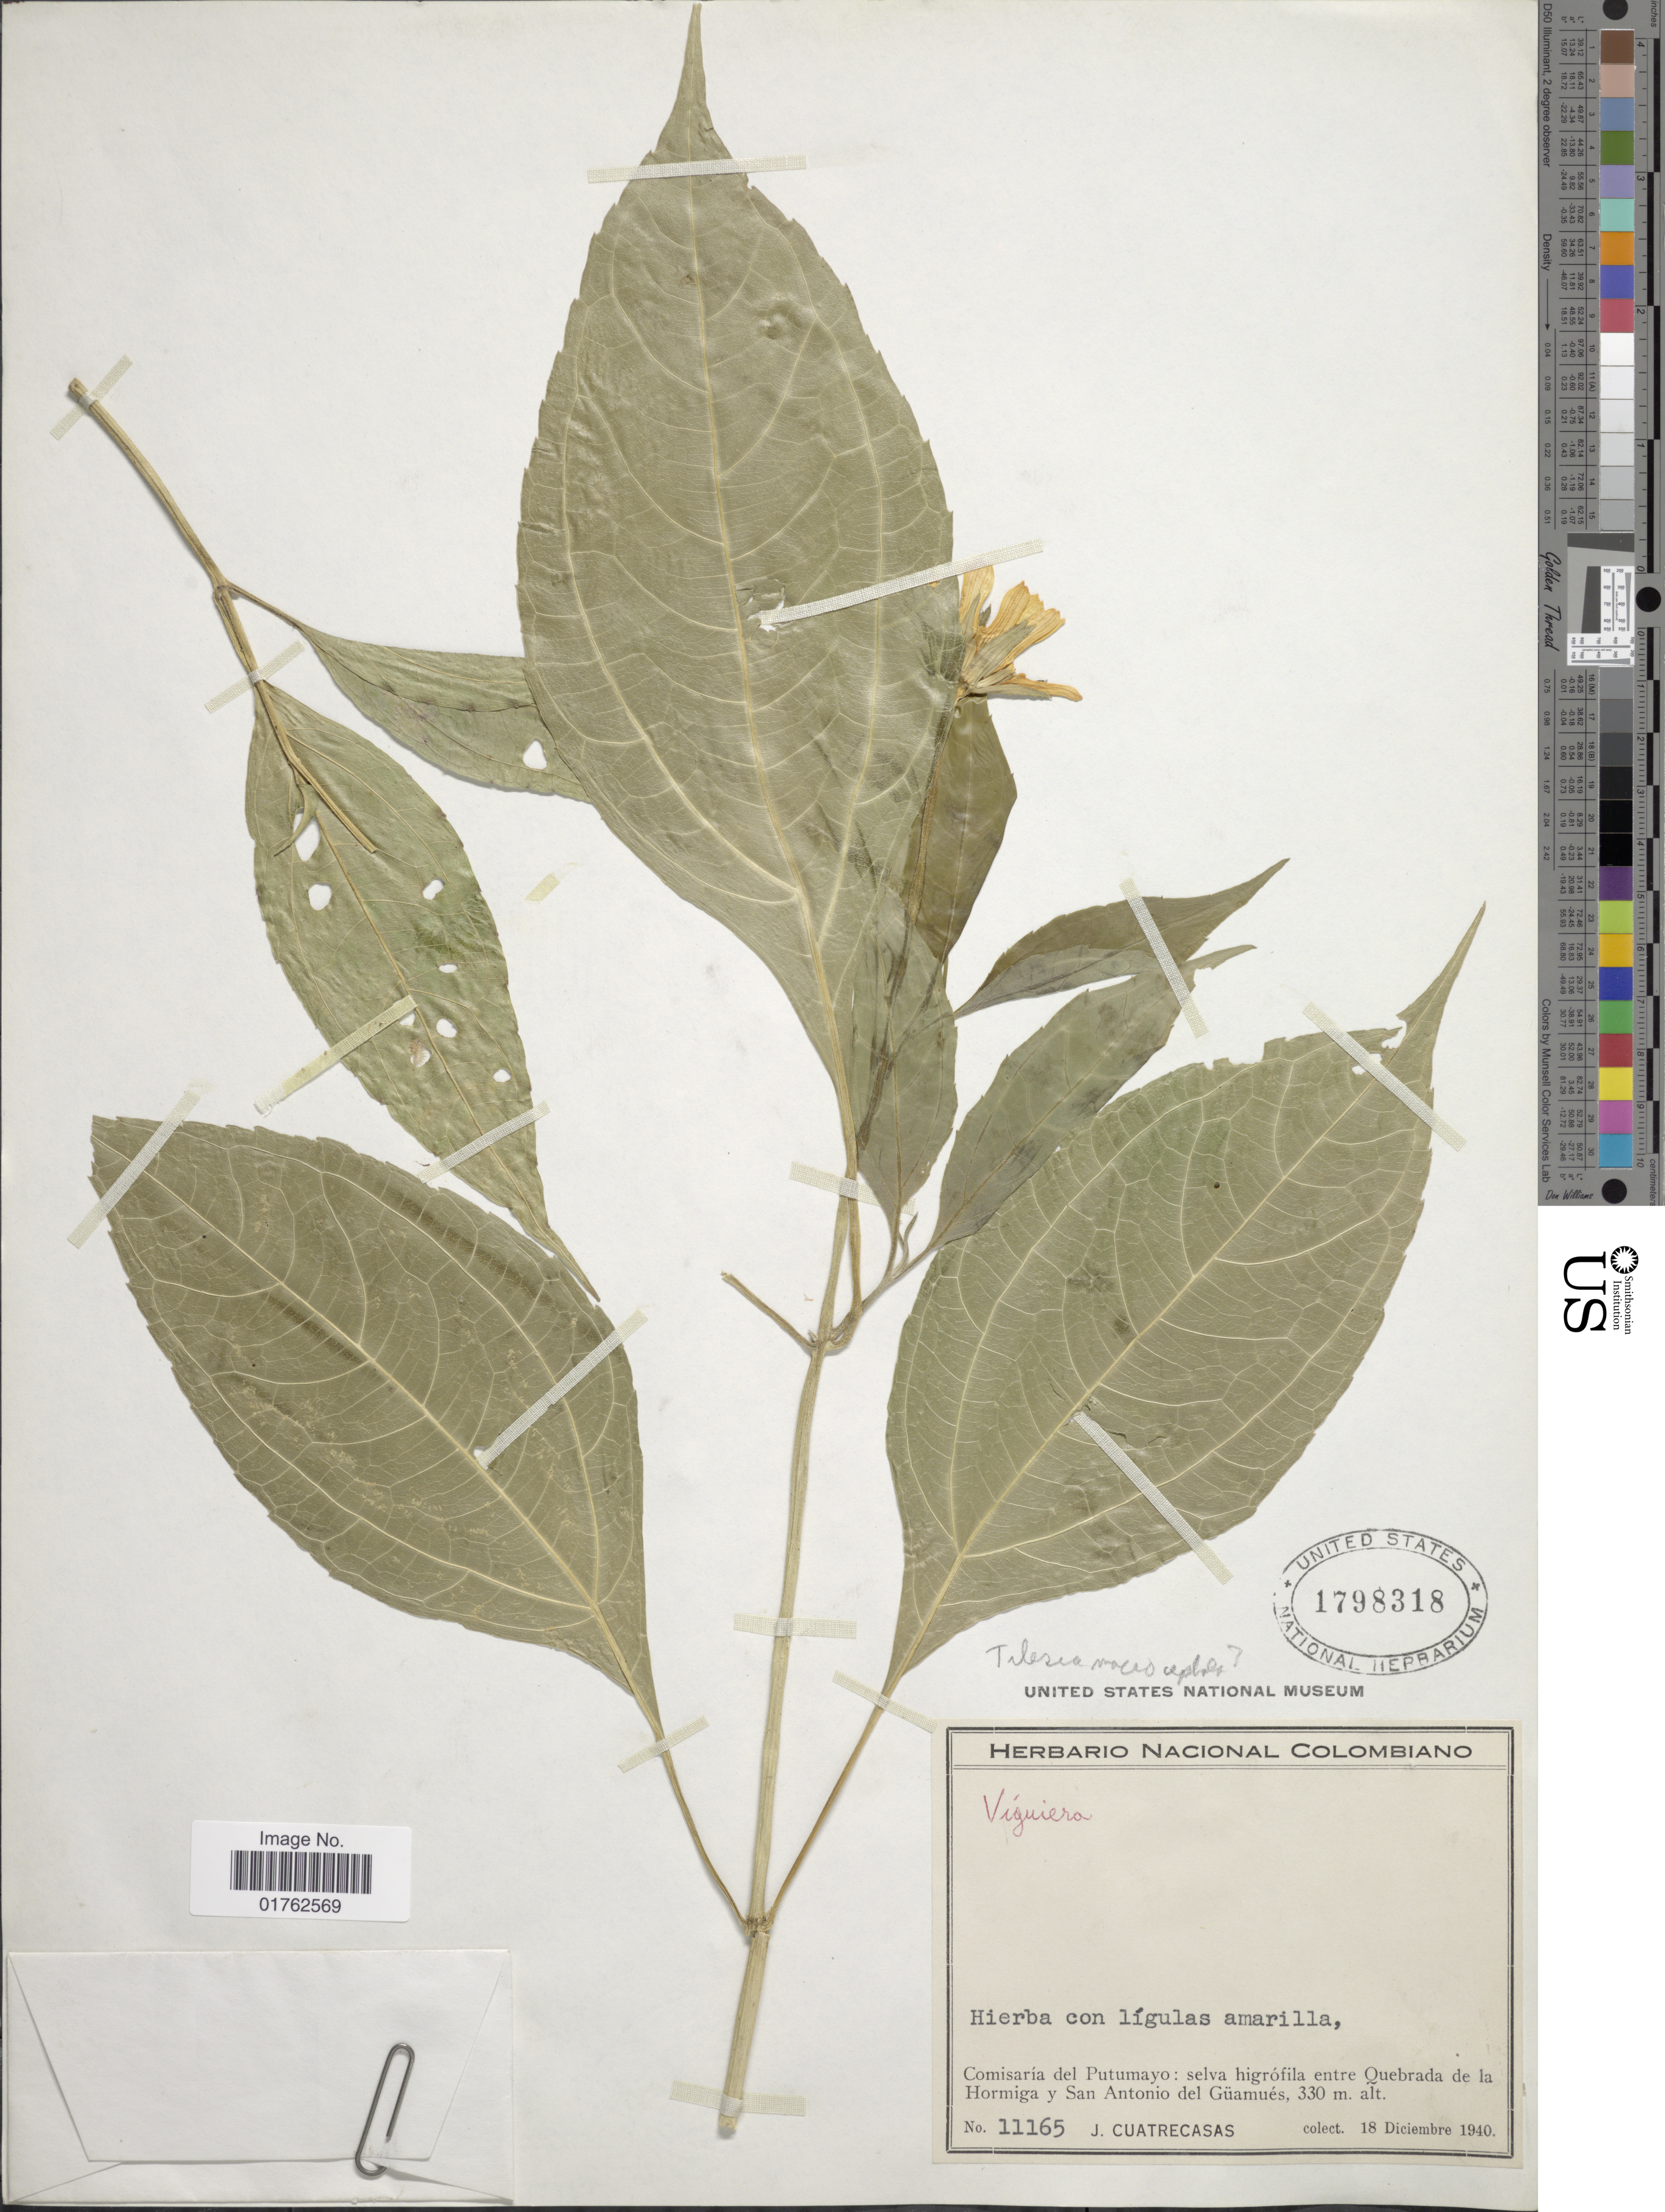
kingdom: Plantae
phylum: Tracheophyta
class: Magnoliopsida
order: Asterales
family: Asteraceae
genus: Wulffia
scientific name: Wulffia macrocephala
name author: H. Rob.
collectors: J. Cuatrecasas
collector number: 11165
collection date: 1940-12-18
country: Colombia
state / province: Putumayo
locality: Selva higrofila entre Quebrada de la Hormiga y San Antonio del Guamues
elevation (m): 300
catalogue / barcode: US 1798318